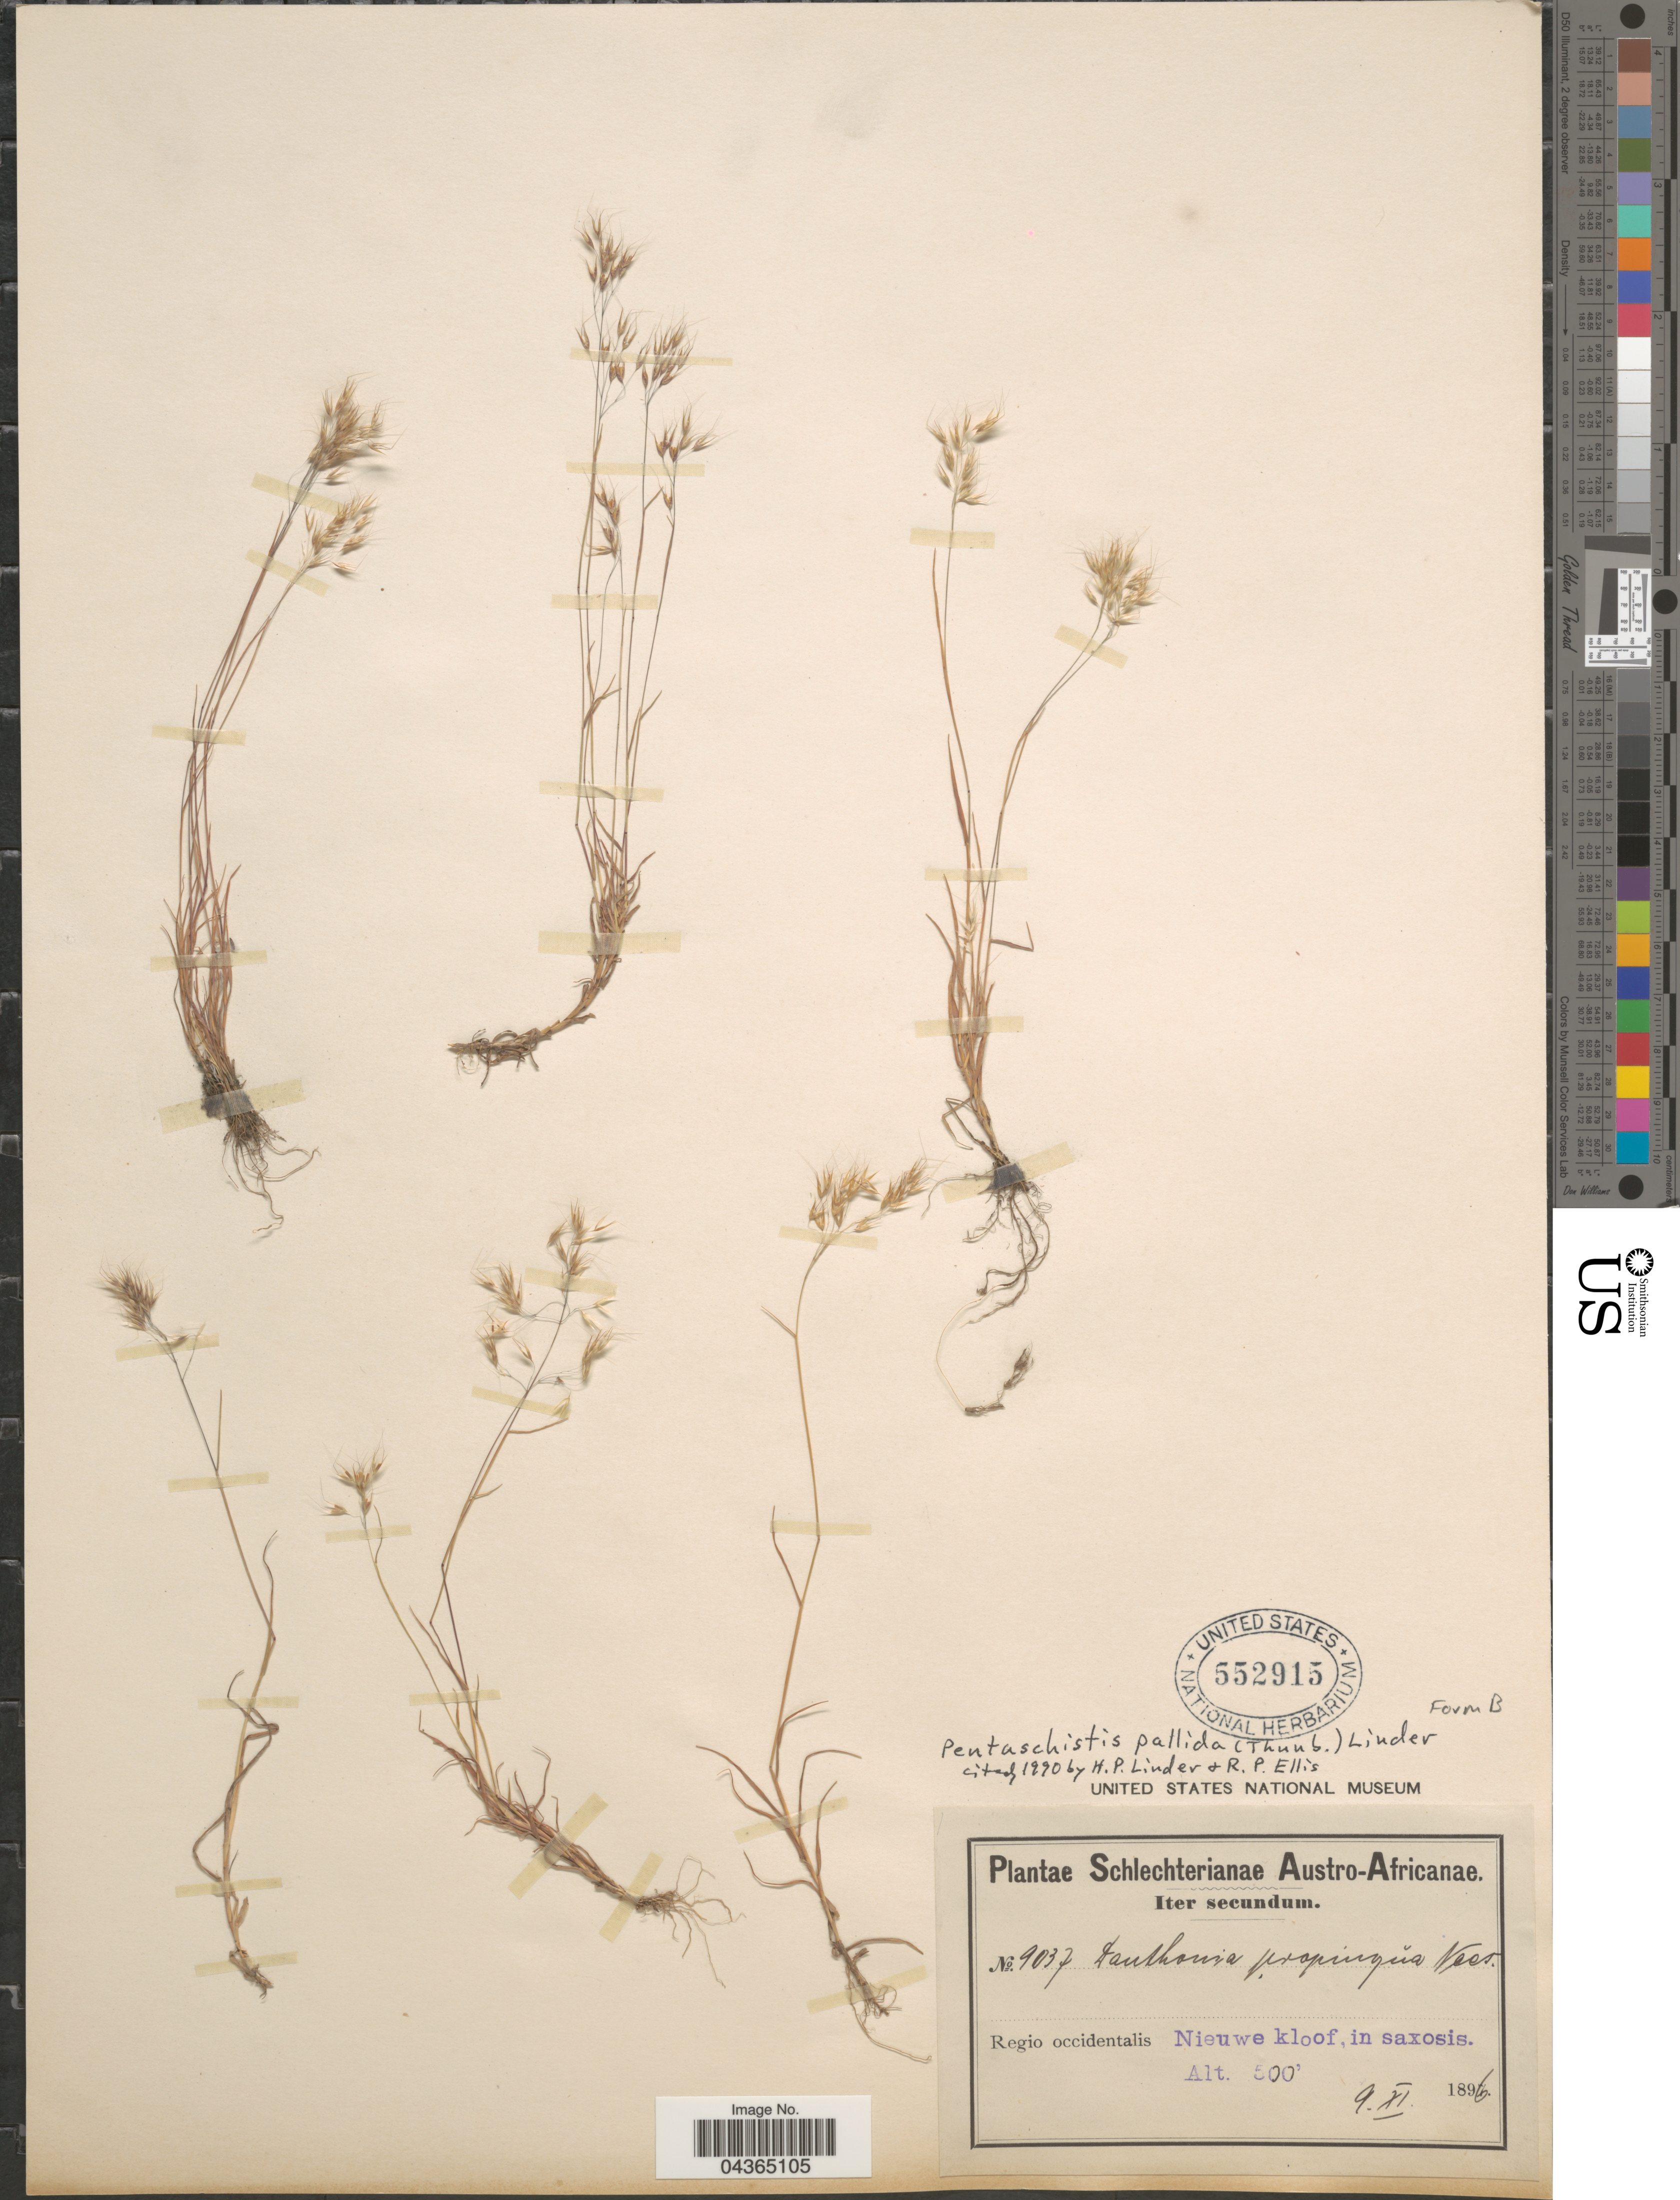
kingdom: Plantae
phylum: Tracheophyta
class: Liliopsida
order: Poales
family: Poaceae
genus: Pentameris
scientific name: Pentameris pallida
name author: (Thunb.) Galley & H.P. Linder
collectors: Schlechter, --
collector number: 9037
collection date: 1896-11-09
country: South Africa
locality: Austro-Africanae. Regio occidentalis. Nieuwe kloof, in saxosis.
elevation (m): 152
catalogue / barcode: US 552915